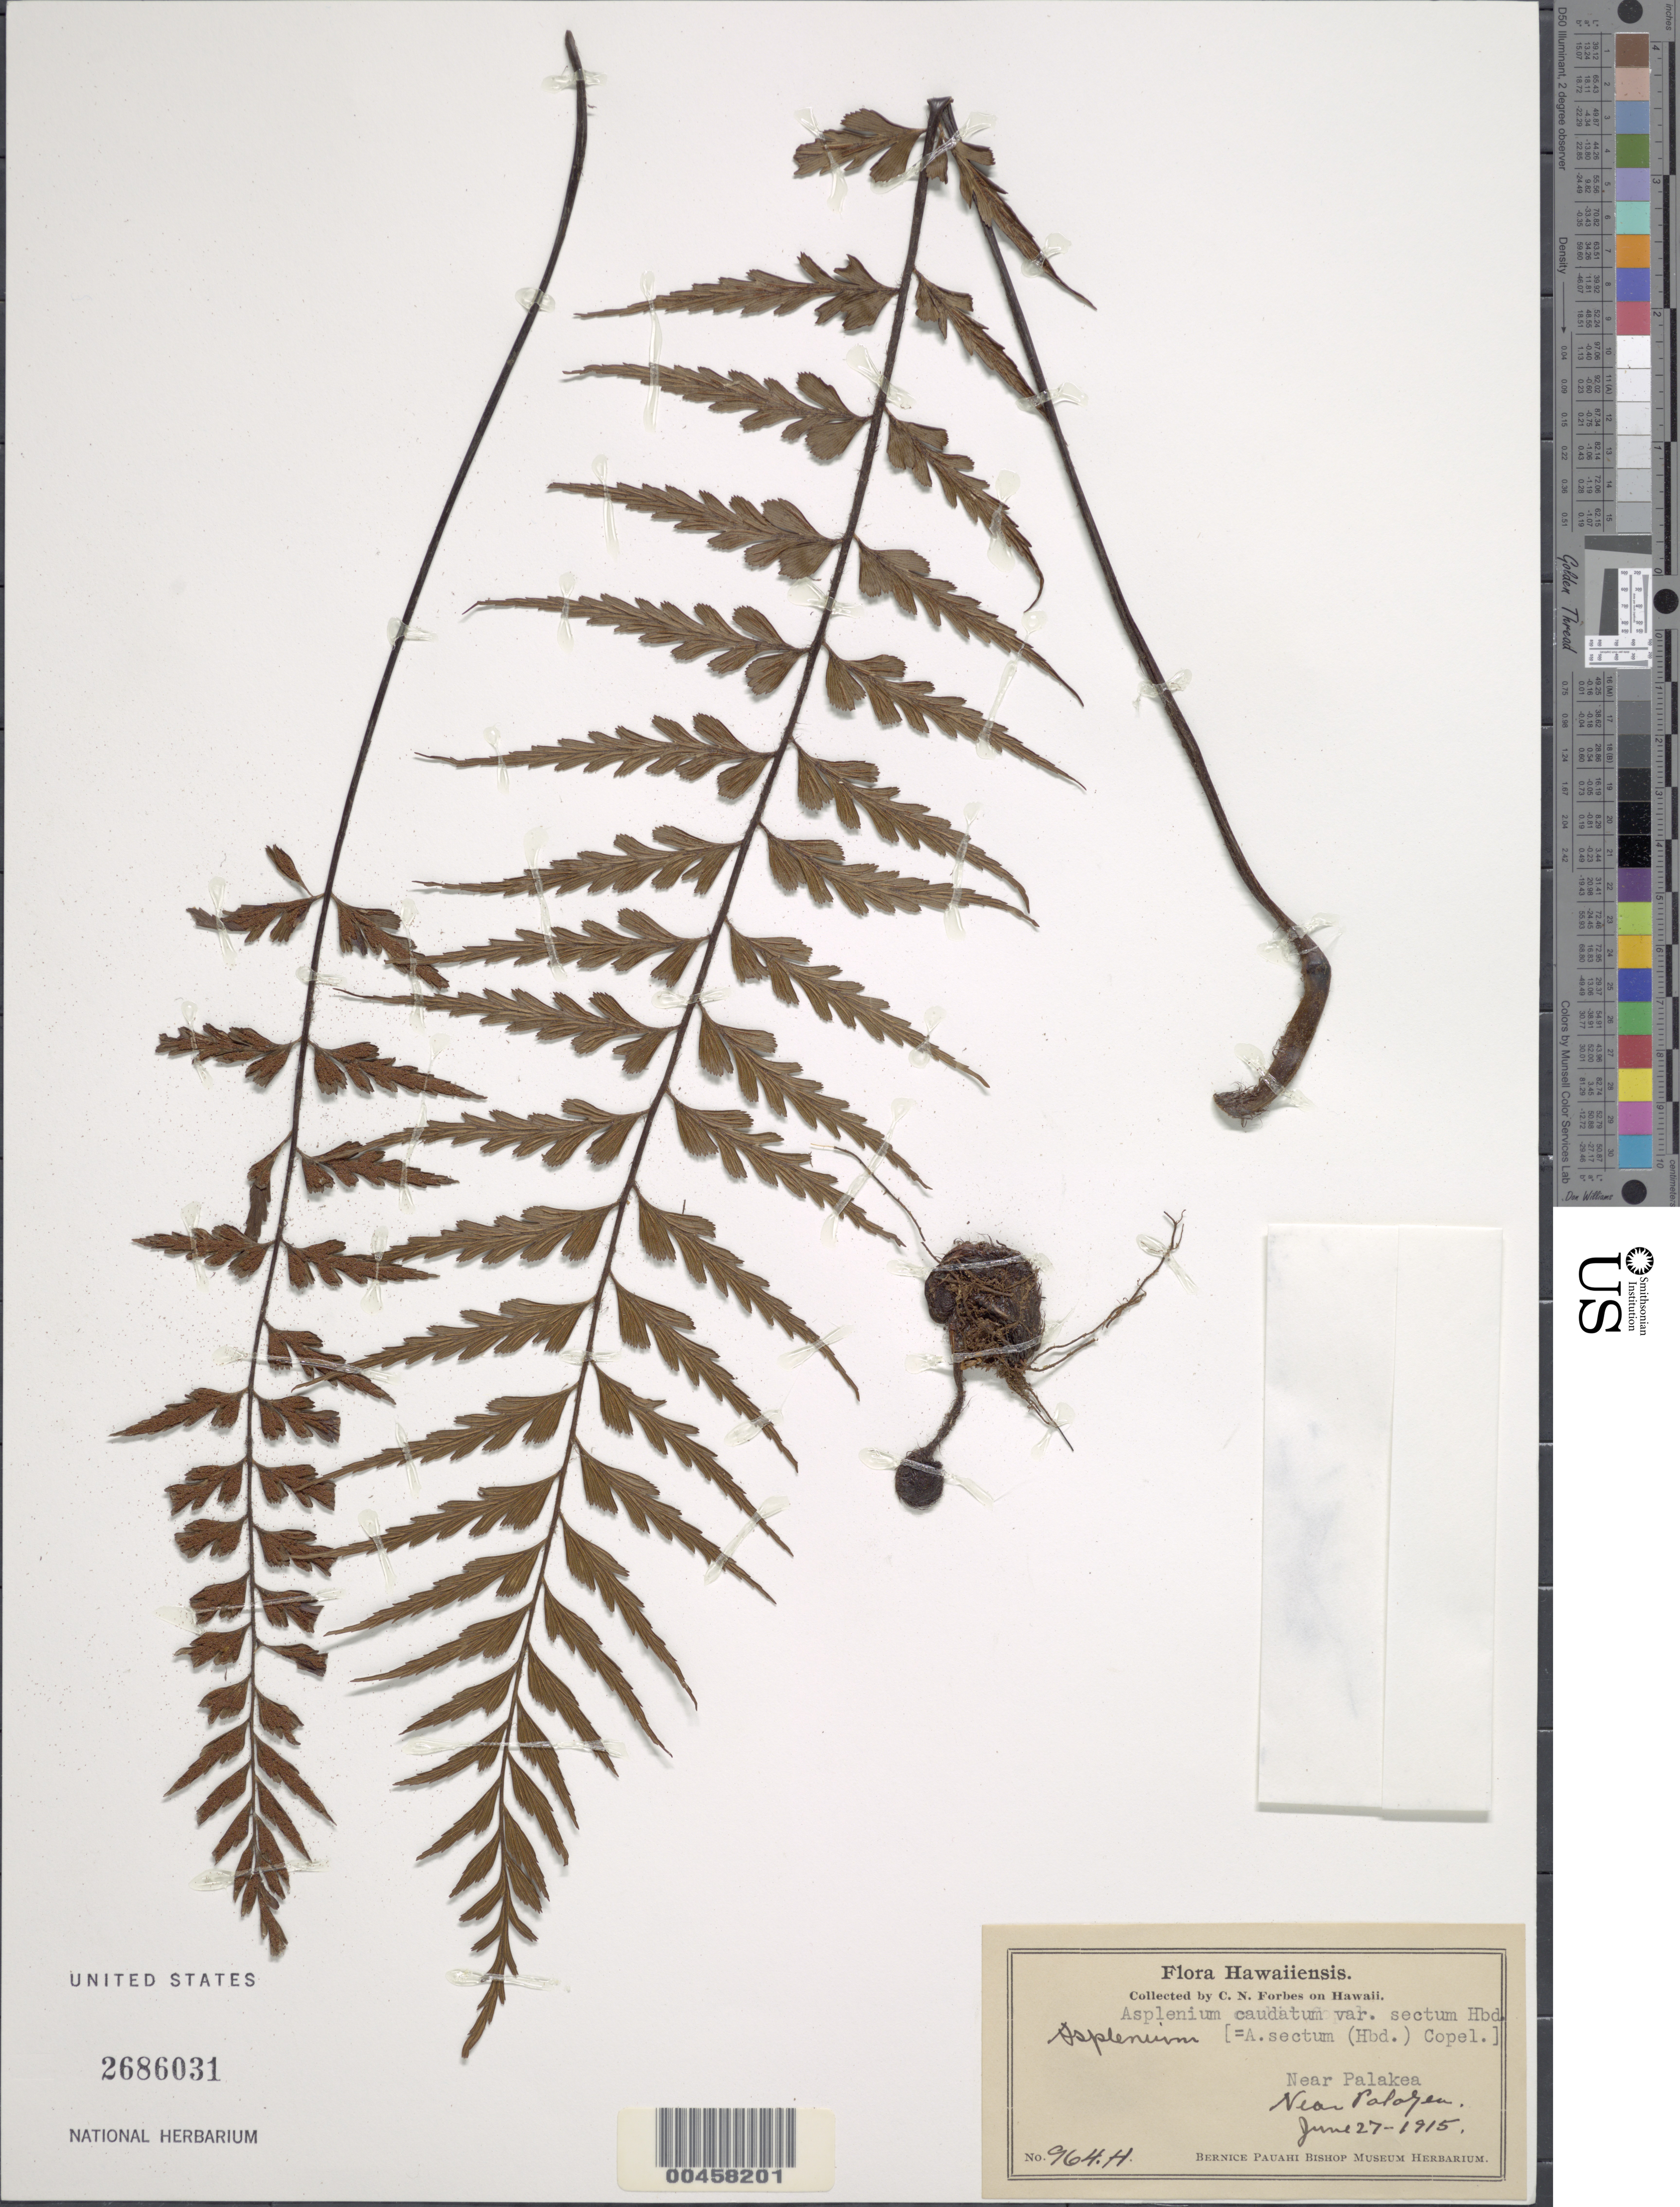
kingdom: Plantae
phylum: Tracheophyta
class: Polypodiopsida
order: Polypodiales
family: Aspleniaceae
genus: Asplenium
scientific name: Asplenium polyodon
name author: G. Forst.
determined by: Wagner, W. L., (BOT), Smithsonian Institution - National Museum of Natural History (UNITED STATES)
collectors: C. N. Forbes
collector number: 964.H.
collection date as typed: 27 Jun 1915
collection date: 1915-06-27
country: United States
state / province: Hawaii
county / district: Hawaii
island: Hawaii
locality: Near Palakea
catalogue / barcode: US 2686031